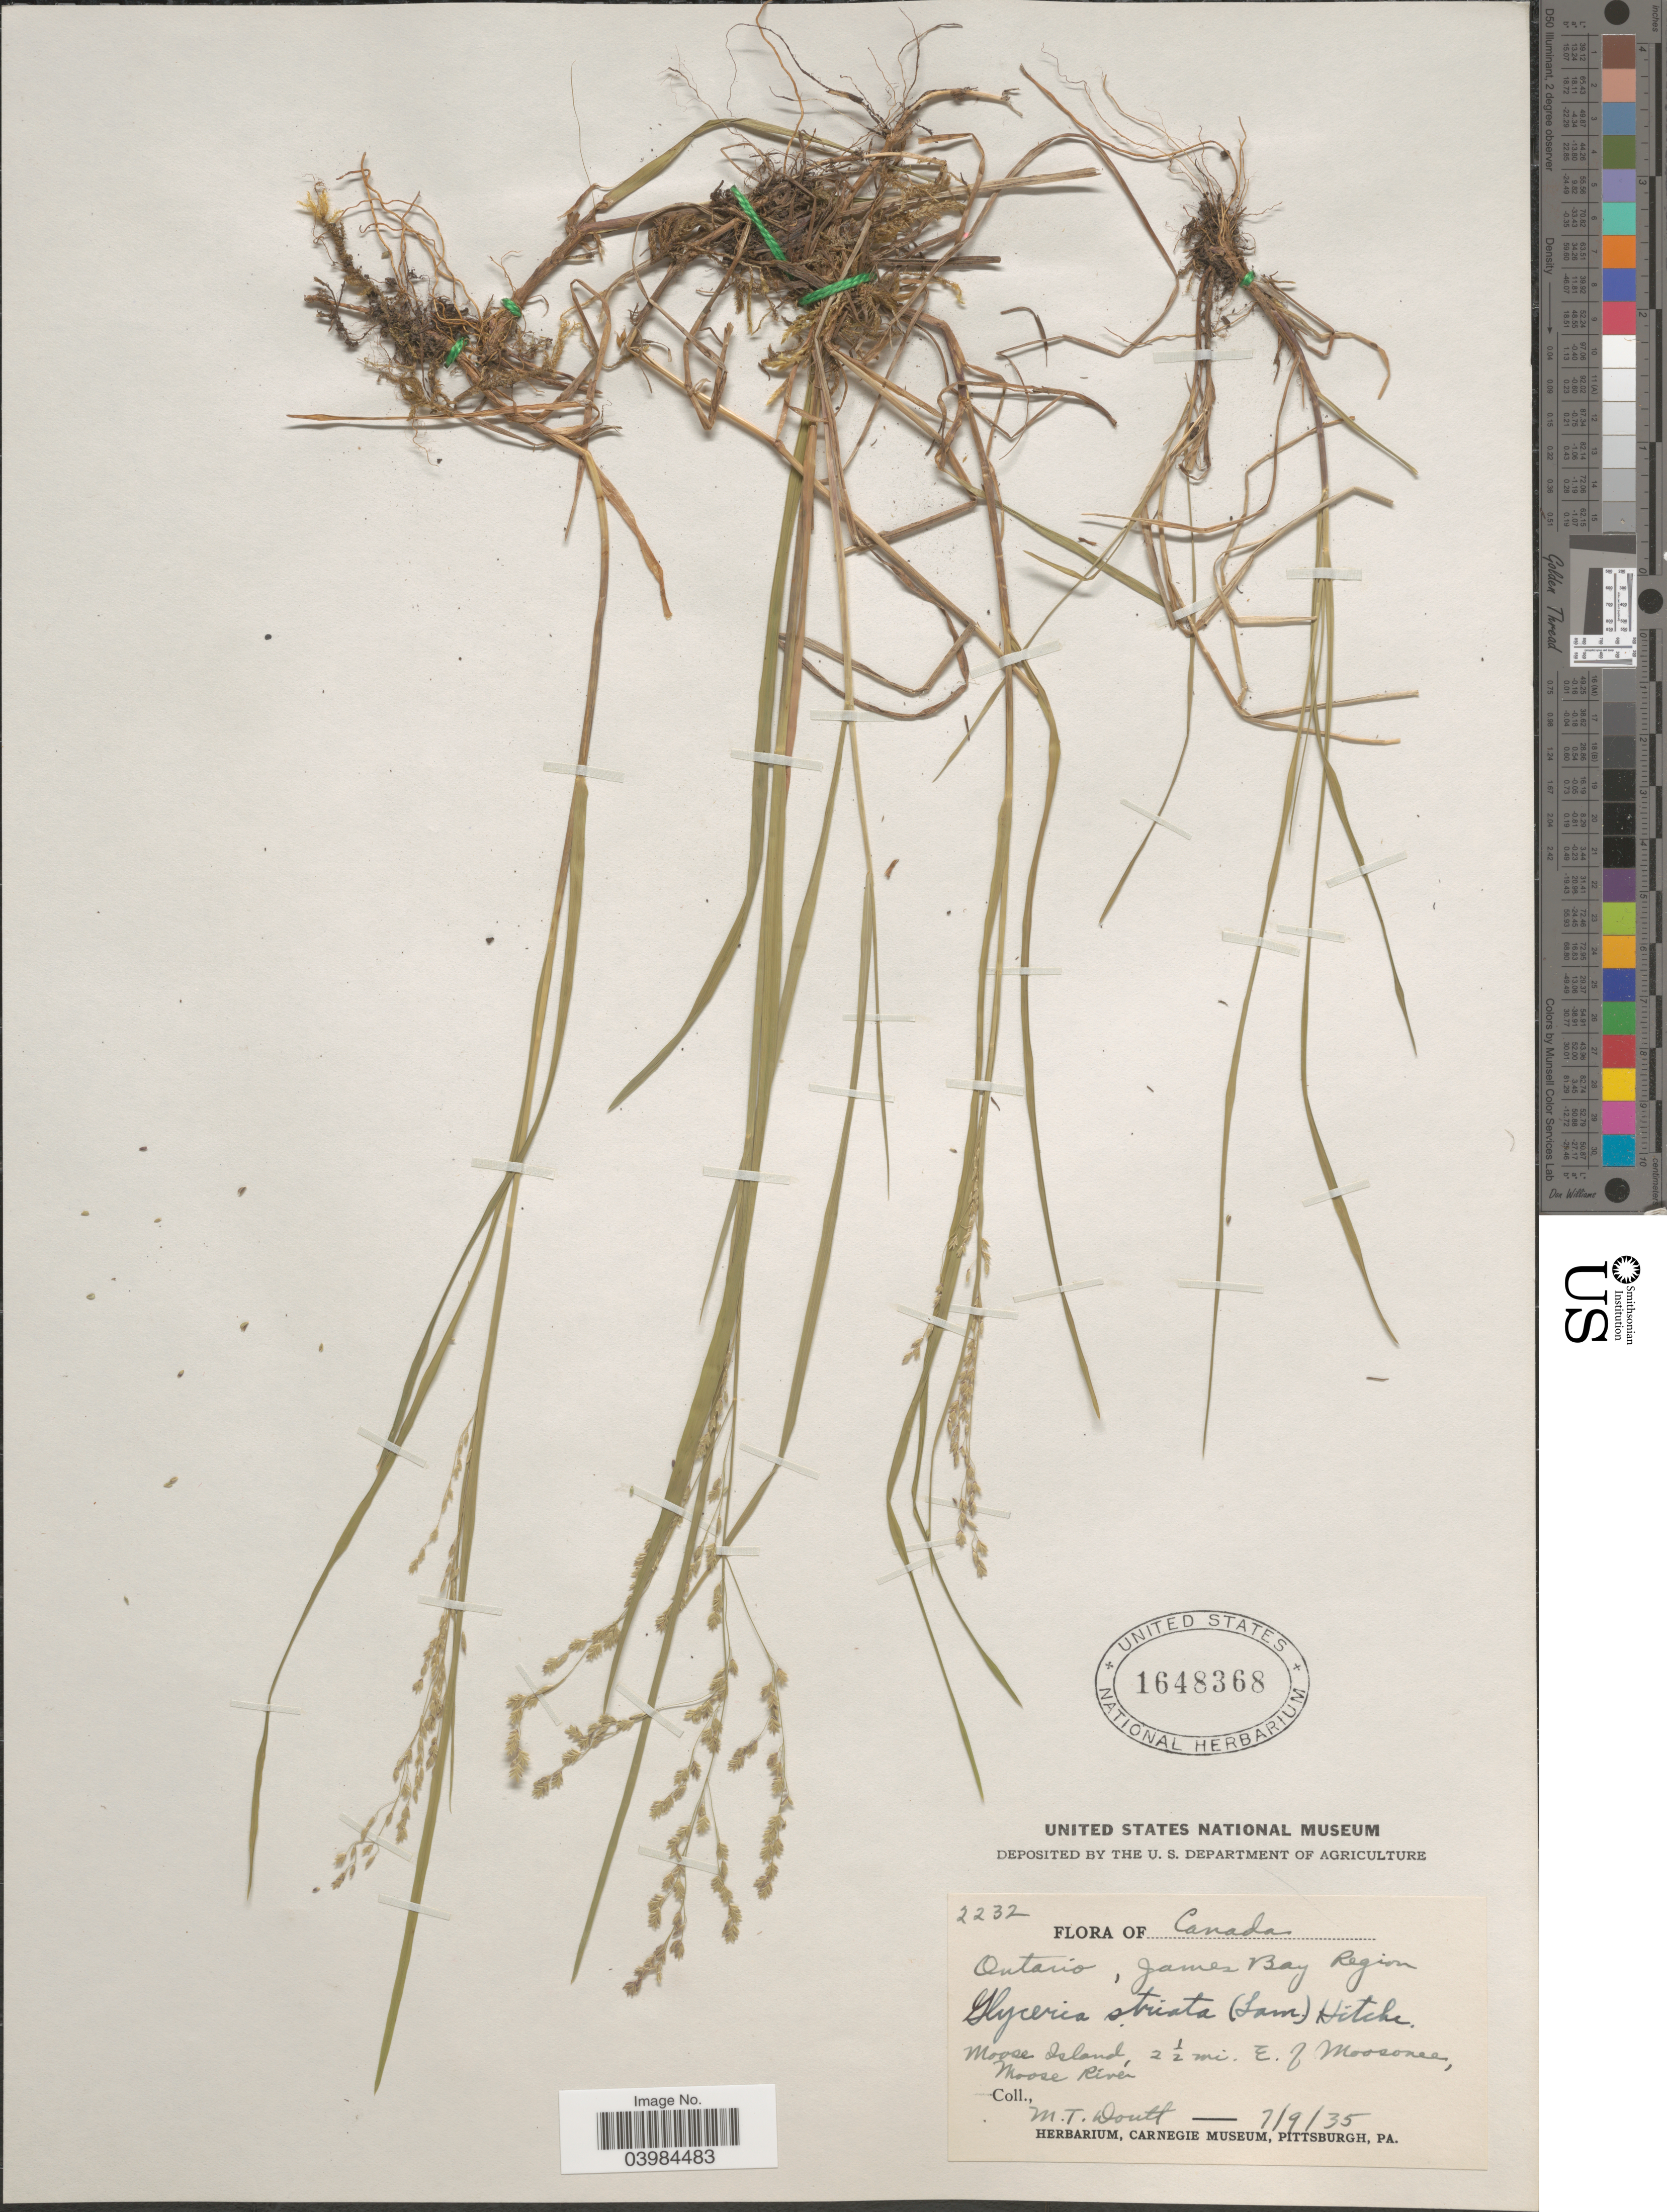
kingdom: Plantae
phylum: Tracheophyta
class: Liliopsida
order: Poales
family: Poaceae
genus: Glyceria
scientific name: Glyceria striata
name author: (Lam.) Hitchc.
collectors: M. Doutt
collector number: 2232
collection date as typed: Transcribed d/m/y: 7/9/35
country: Canada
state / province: Ontario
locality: James Bay Region. Moose Island, 2½ mi. E. of Moosonee, Moose River.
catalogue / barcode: US 1648368